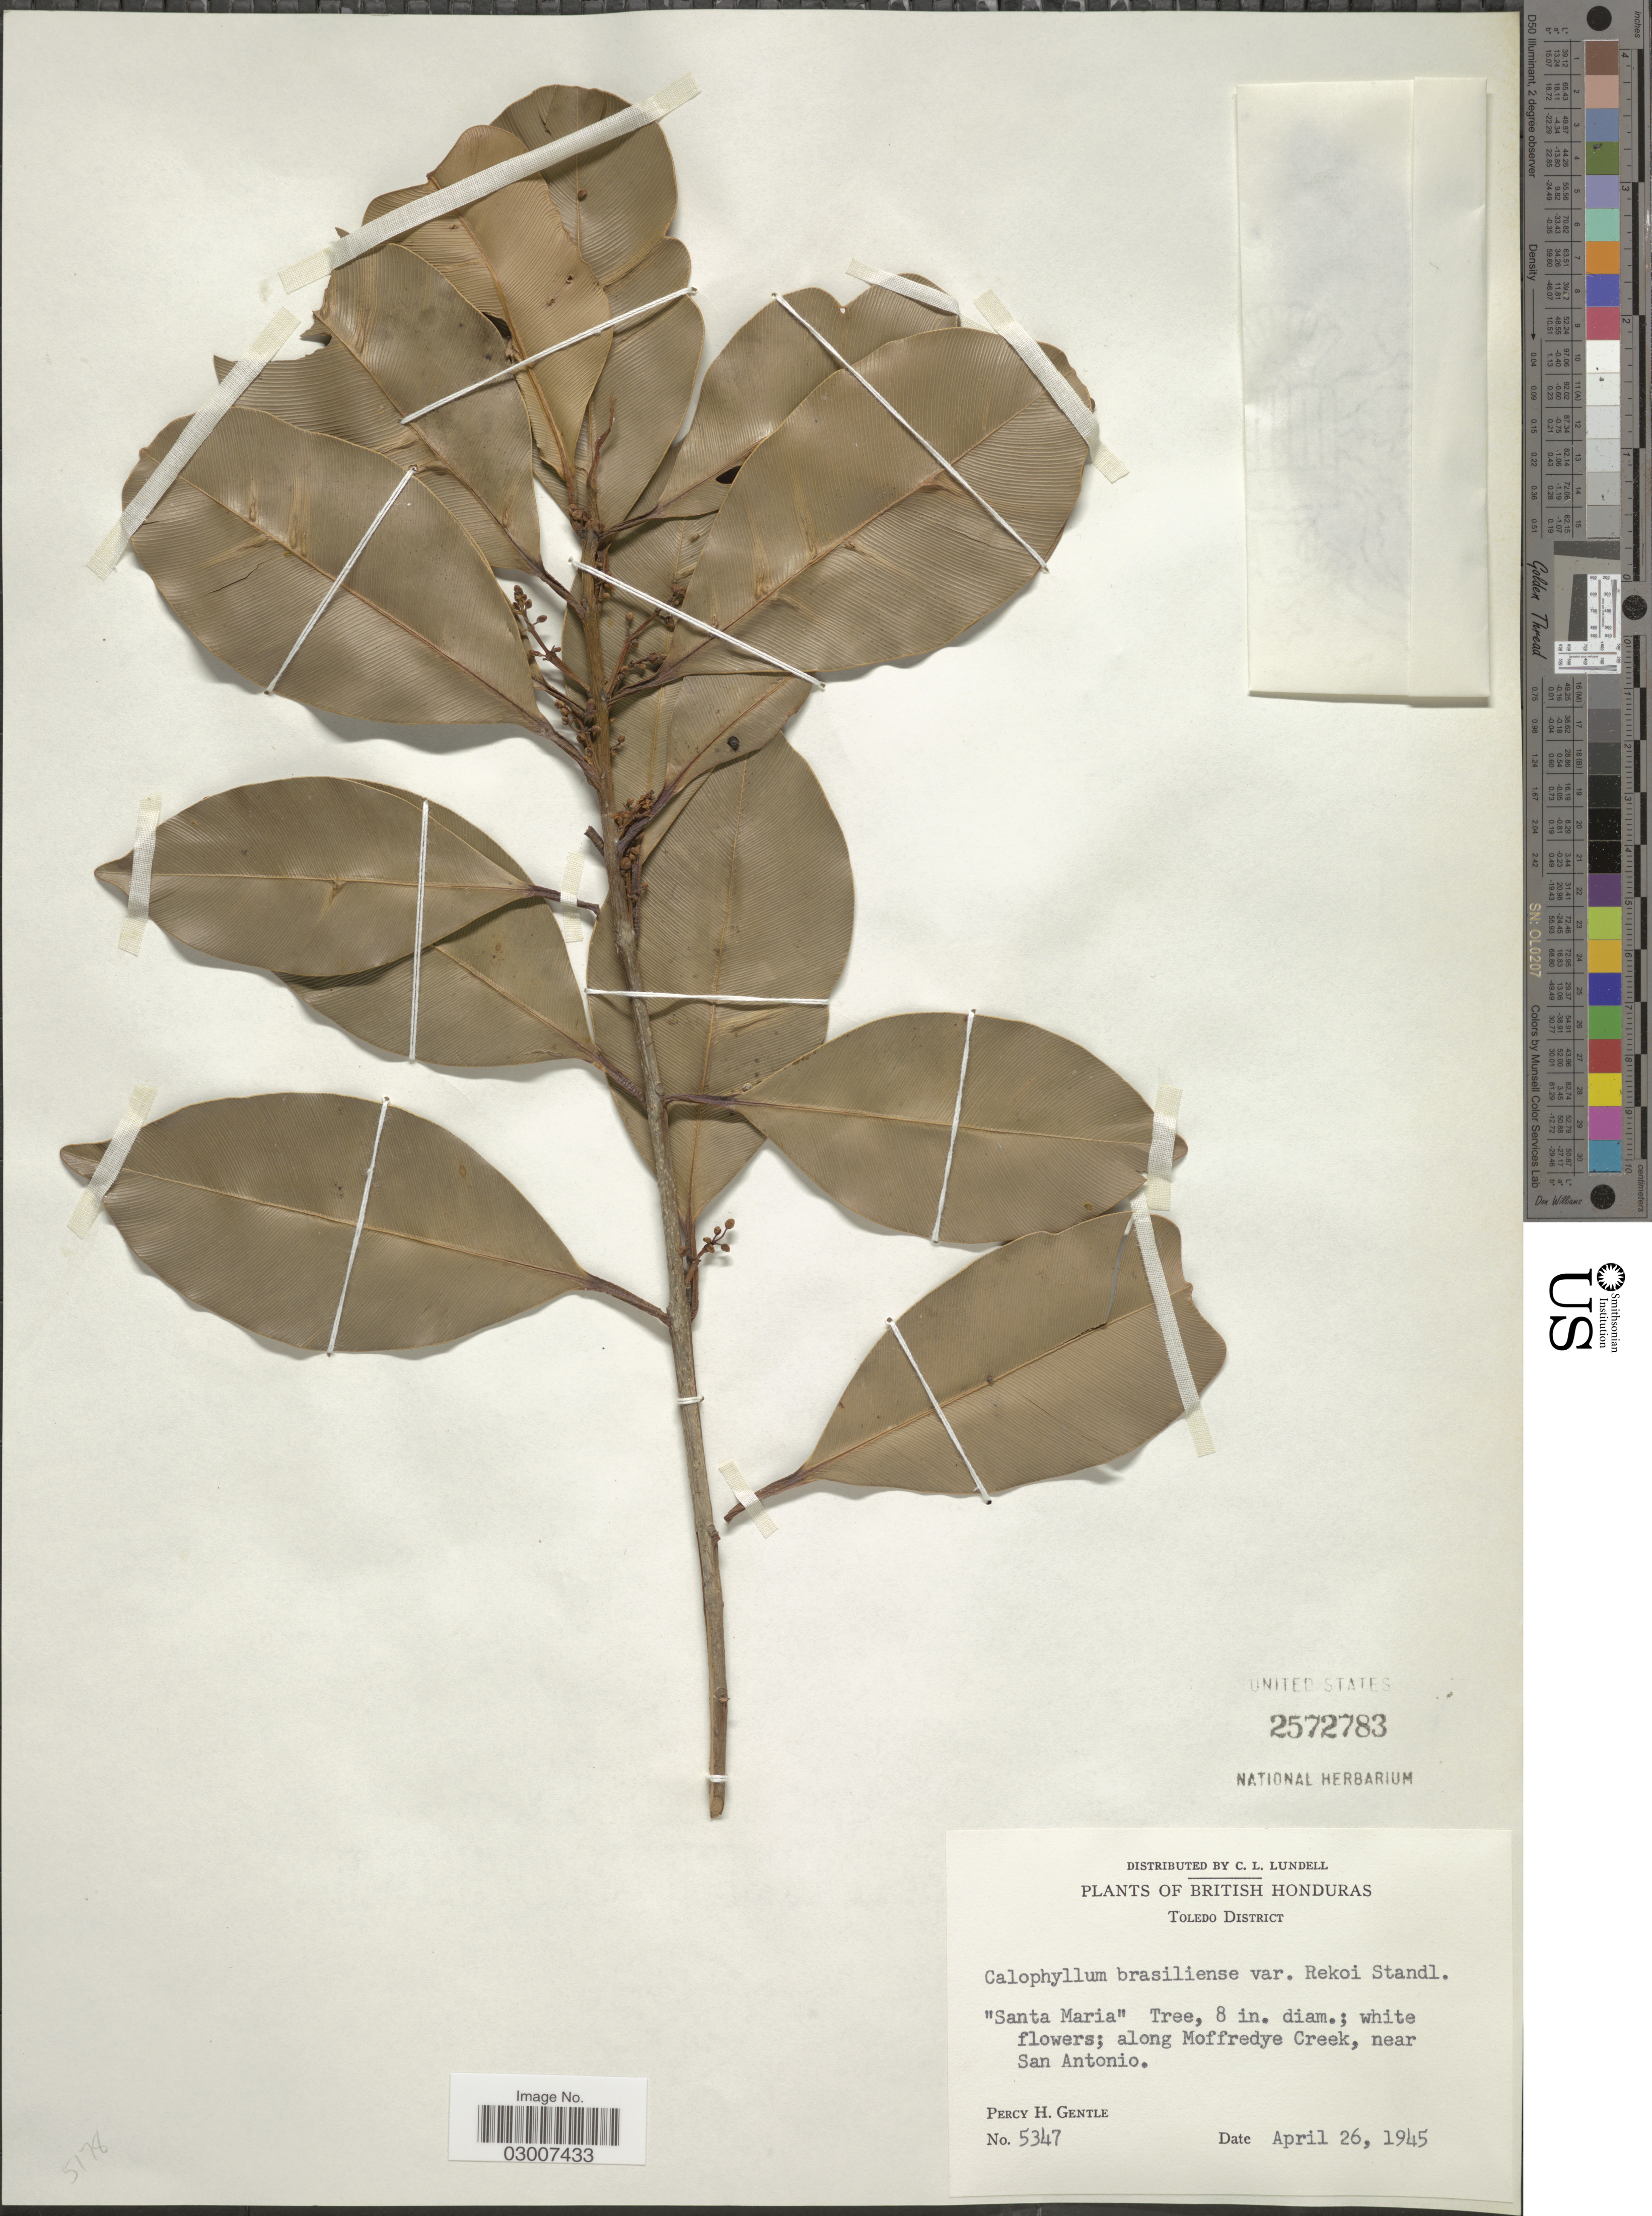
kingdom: Plantae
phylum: Tracheophyta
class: Magnoliopsida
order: Malpighiales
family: Calophyllaceae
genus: Calophyllum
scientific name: Calophyllum brasiliense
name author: Cambess.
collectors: P. H. Gentle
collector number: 5347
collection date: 1945-04-26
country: Belize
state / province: Toledo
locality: British Honduras. Toledo District. Along Moffredye Creek, near San Antonio.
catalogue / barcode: US 2572783